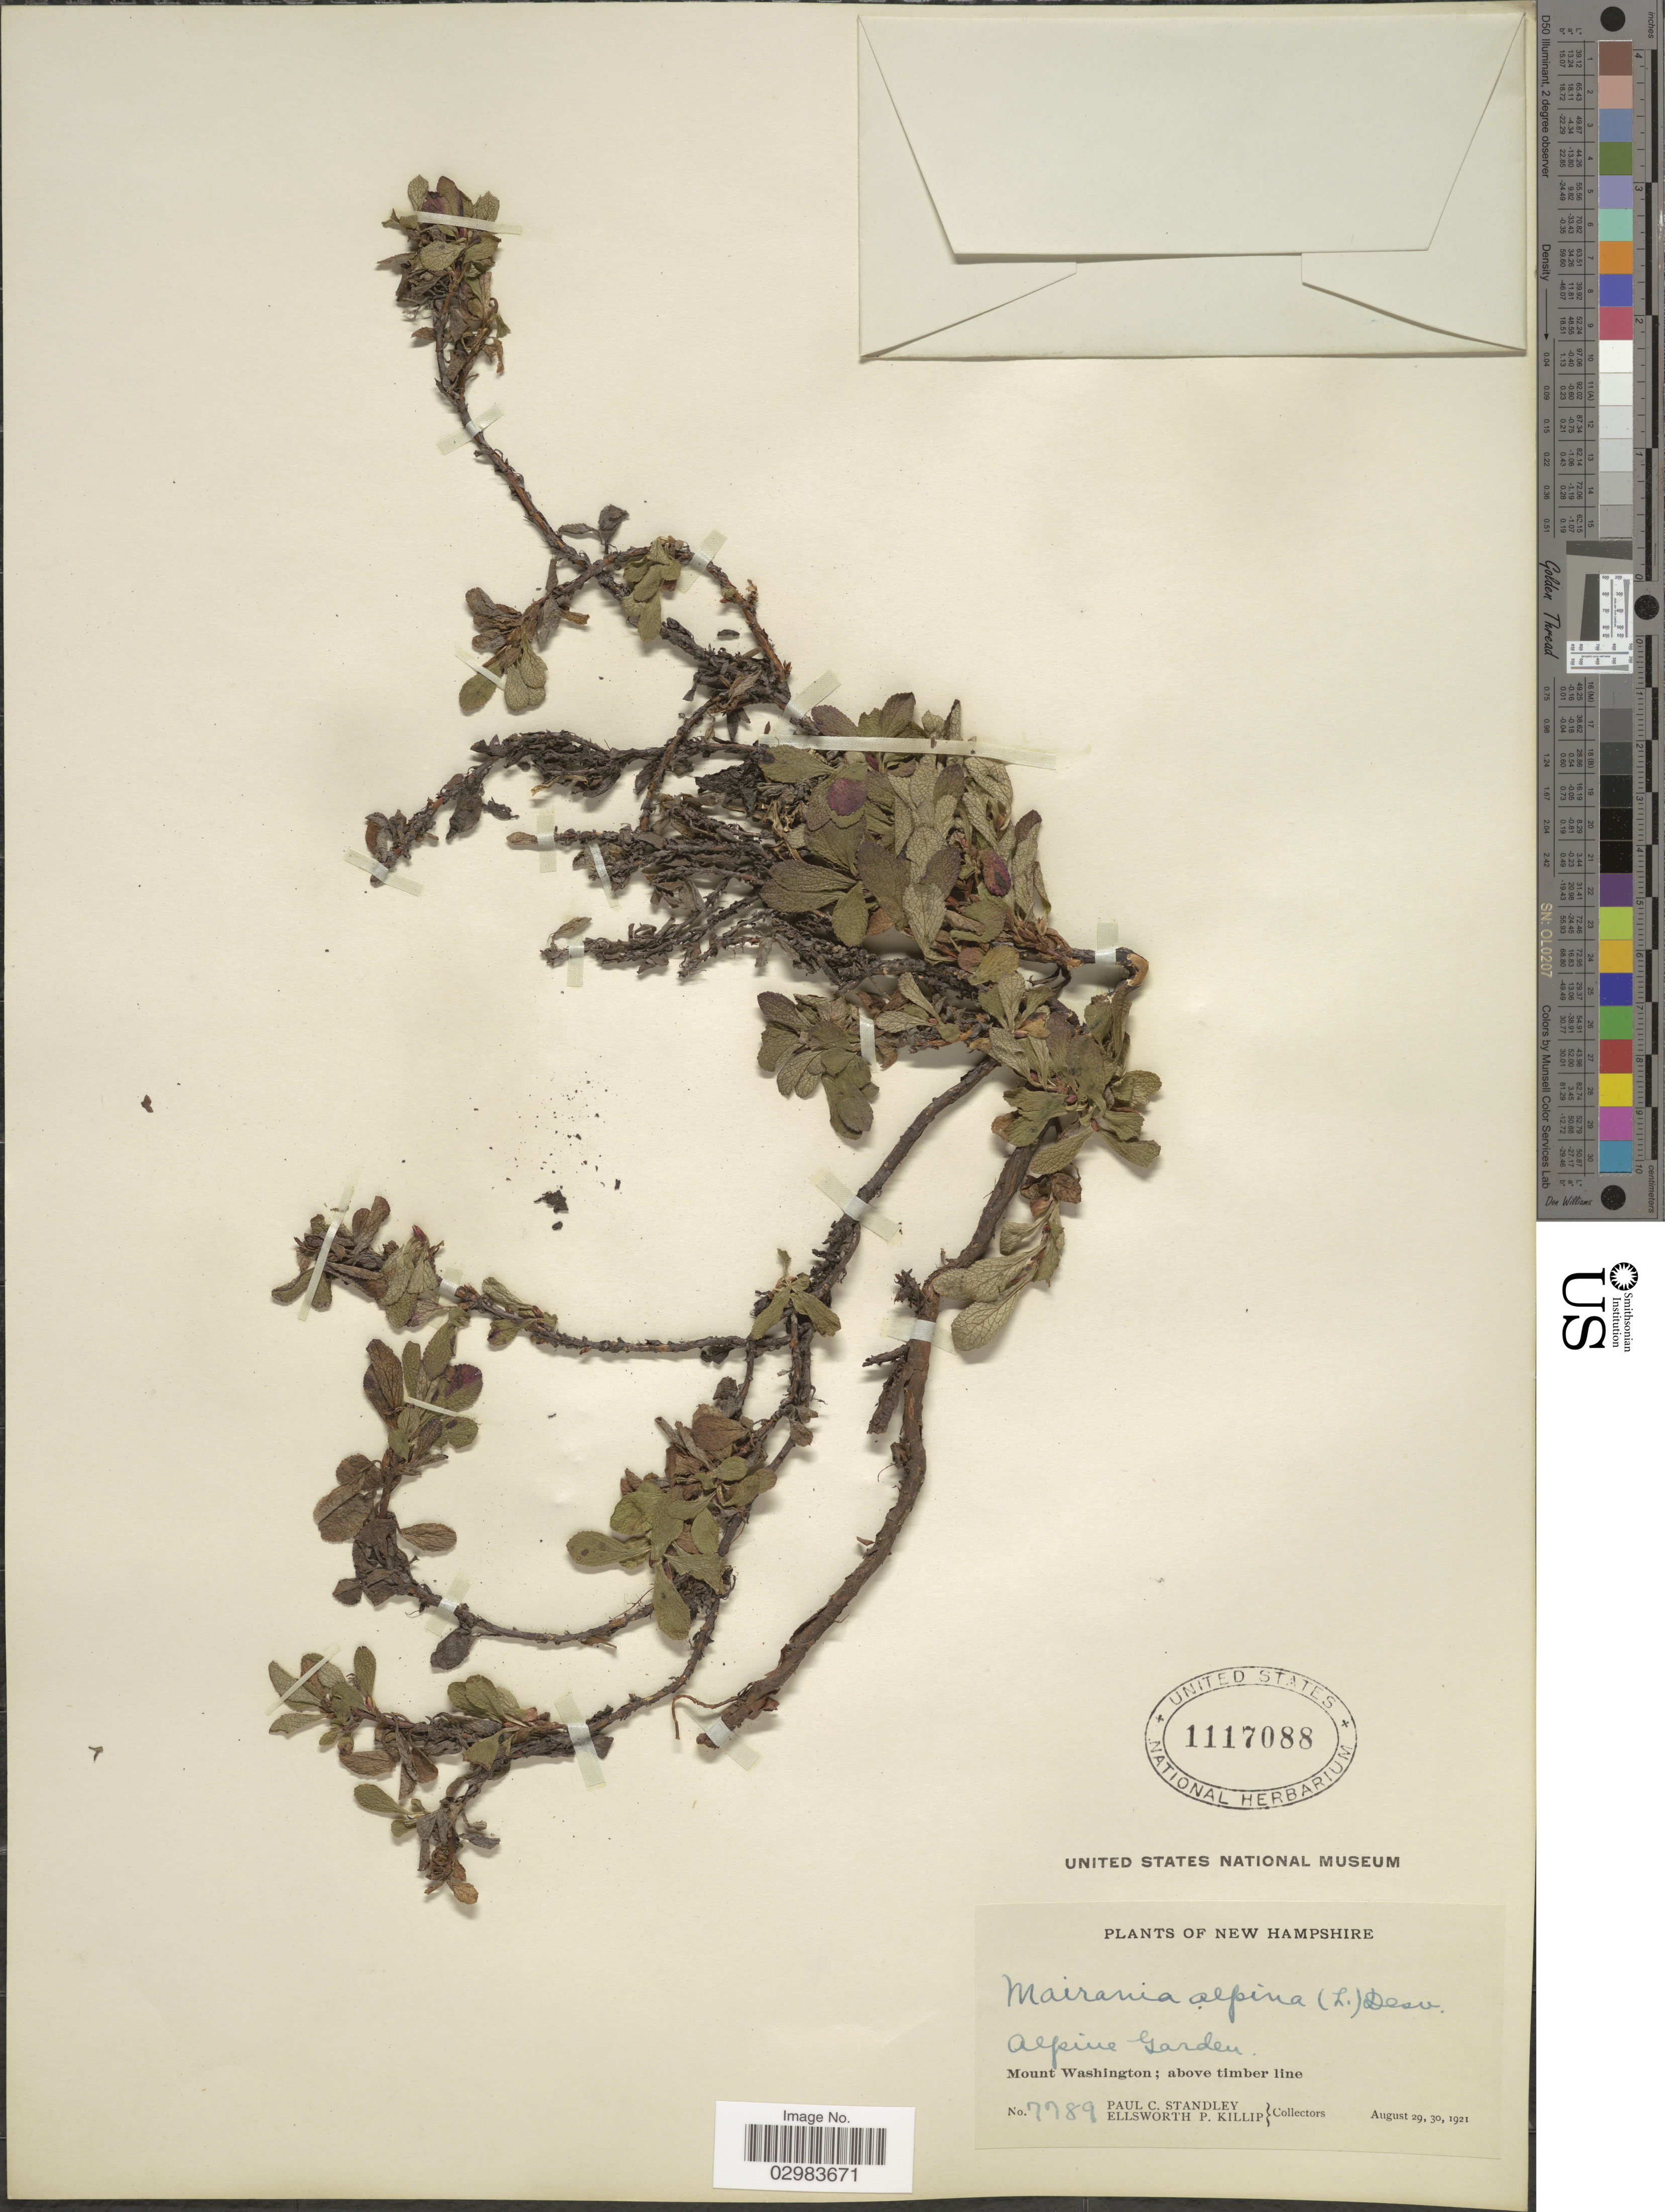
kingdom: Plantae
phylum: Tracheophyta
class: Magnoliopsida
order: Ericales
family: Ericaceae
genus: Arctostaphylos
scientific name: Arctostaphylos alpina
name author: (L.) Spreng.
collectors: P. C. Standley & E. P. Killip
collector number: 7789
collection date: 1921-08-29/1921-08-30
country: United States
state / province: New Hampshire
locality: Alpine Garden. Mount Washington; above timber line.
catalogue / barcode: US 1117088